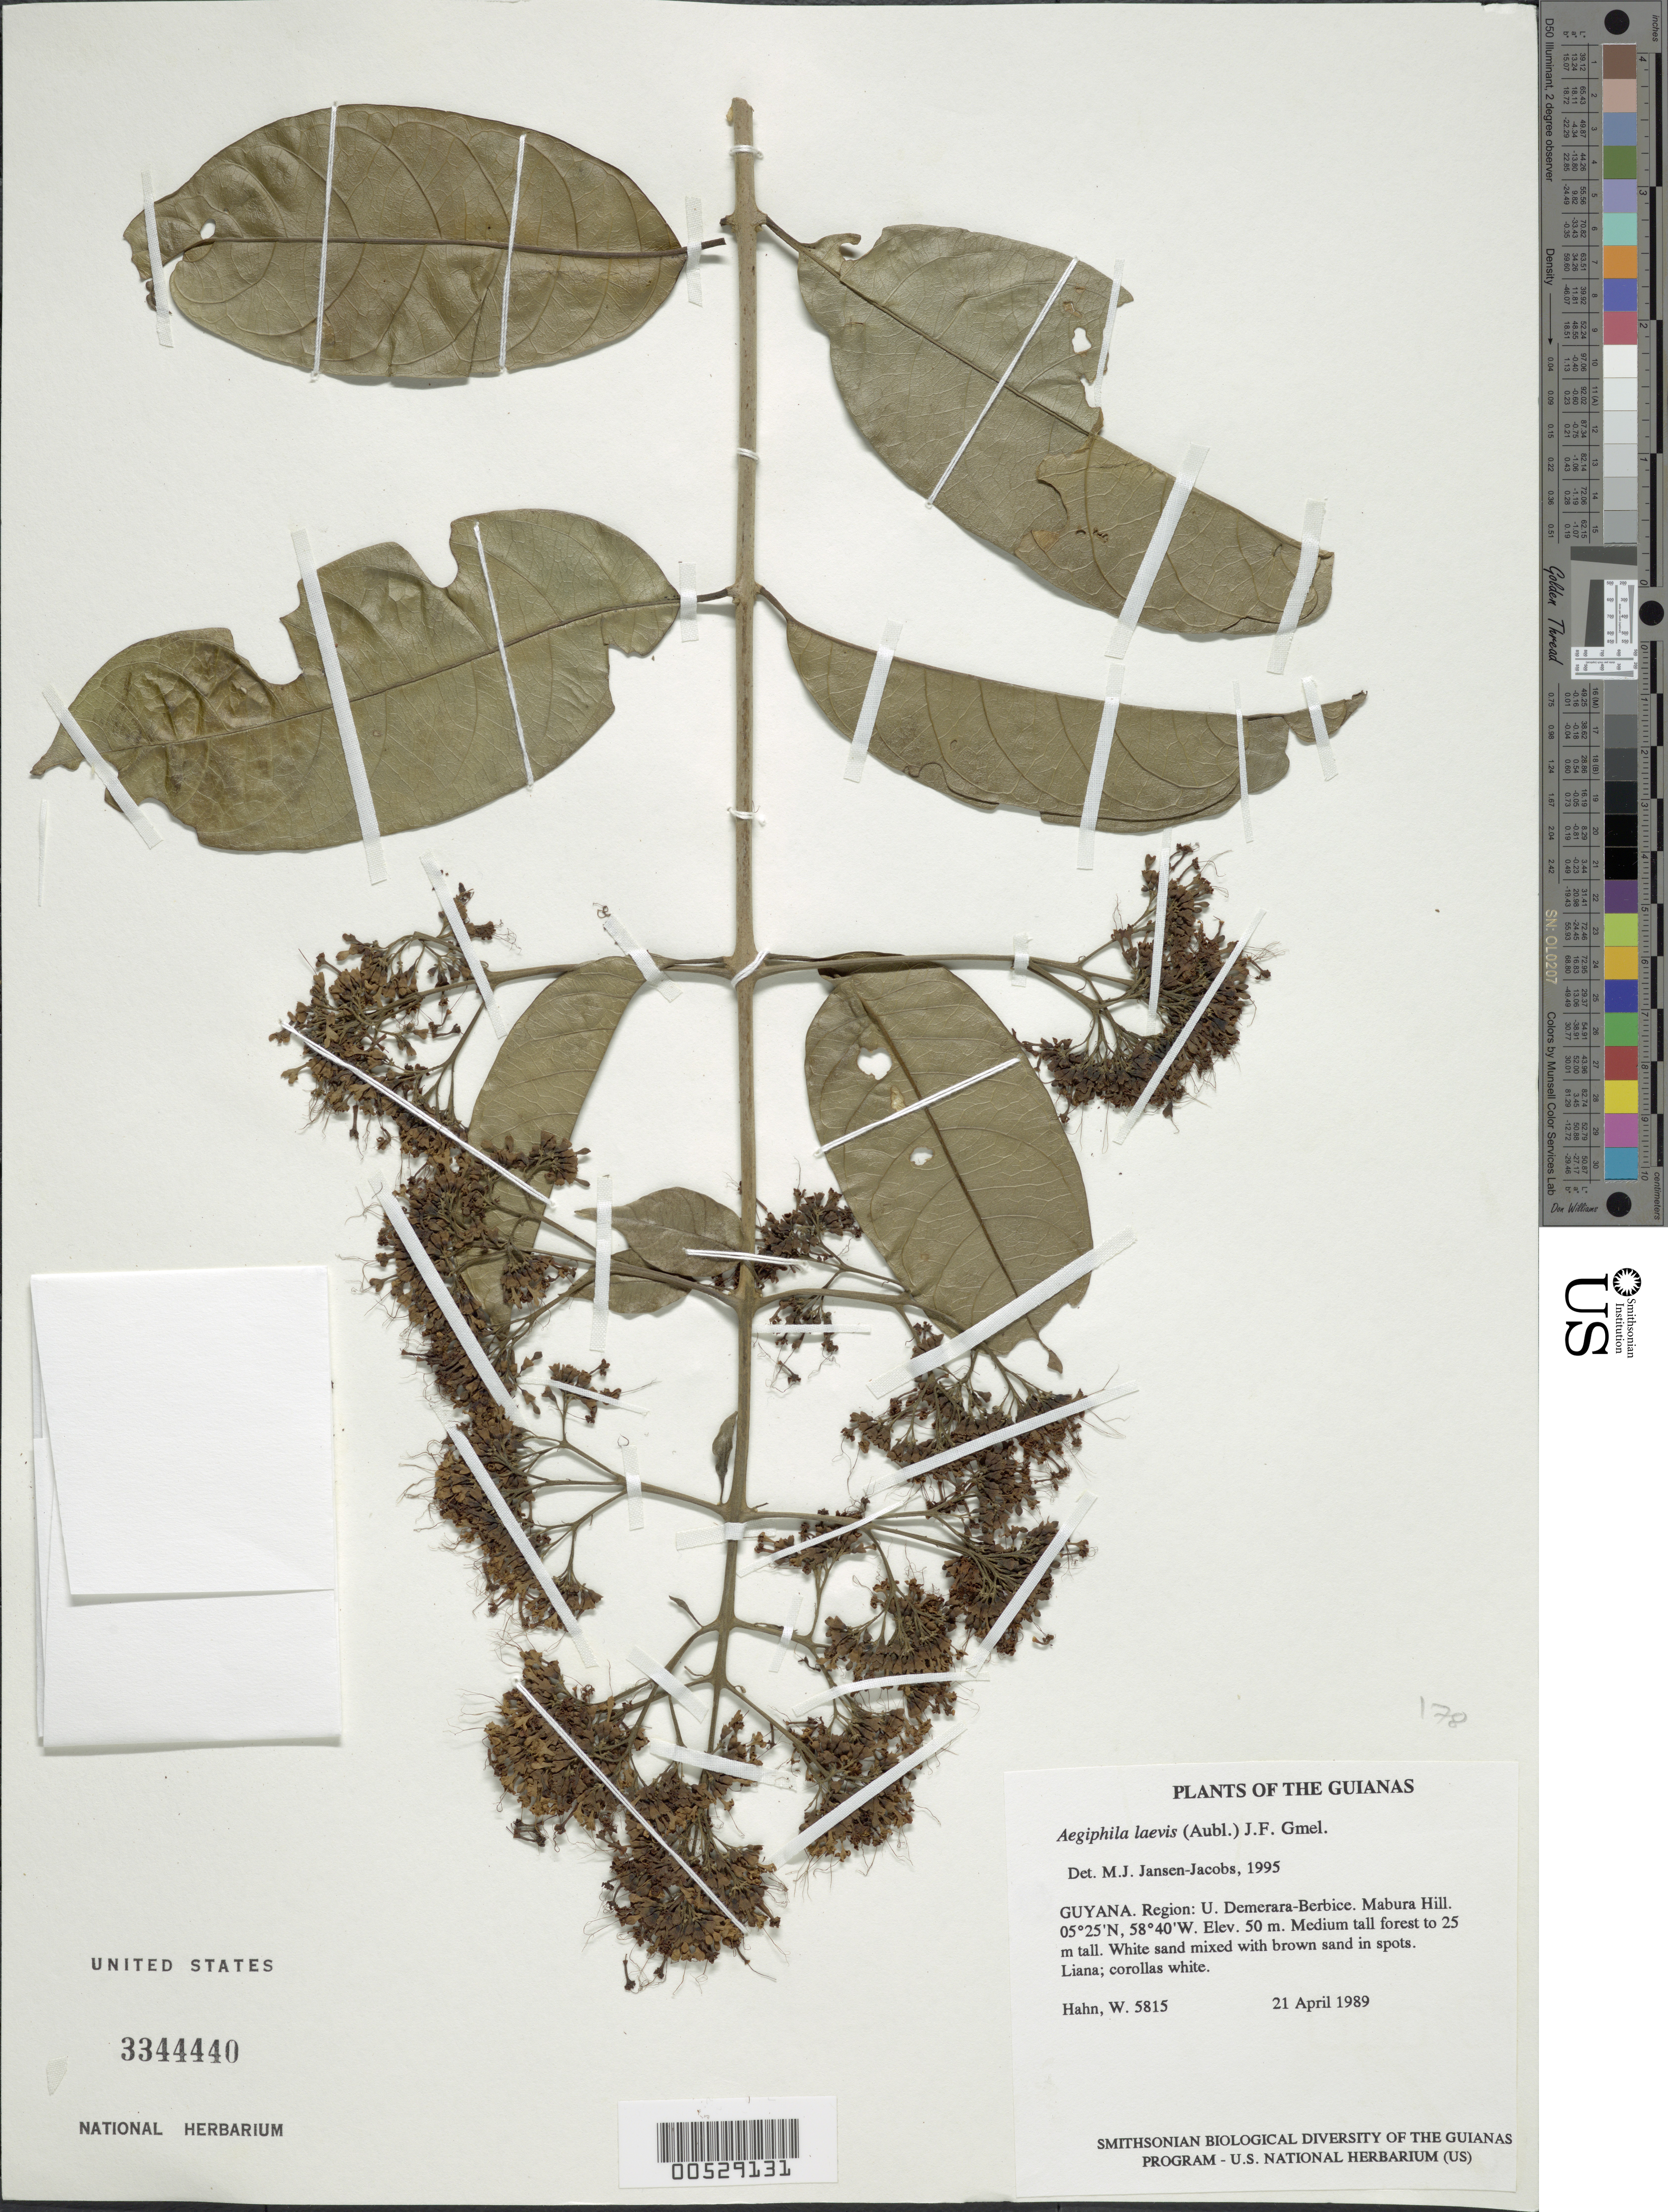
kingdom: Plantae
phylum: Tracheophyta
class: Magnoliopsida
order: Lamiales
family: Lamiaceae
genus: Aegiphila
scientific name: Aegiphila laevis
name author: (Aubl.) J.F. Gmel.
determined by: Jansen-Jacobs, M. J., (U), Nationaal Herbarium Nederland, Utrecht University branch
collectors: W. Hahn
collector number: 5815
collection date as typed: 21 April 1989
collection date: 1989-04-21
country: Guyana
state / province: U. Demerara-Berbice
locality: Mabura Hill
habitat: Medium tall forest to 25 m tall. White sand mixed with brown sand in spots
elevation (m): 50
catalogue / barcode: US 3344440